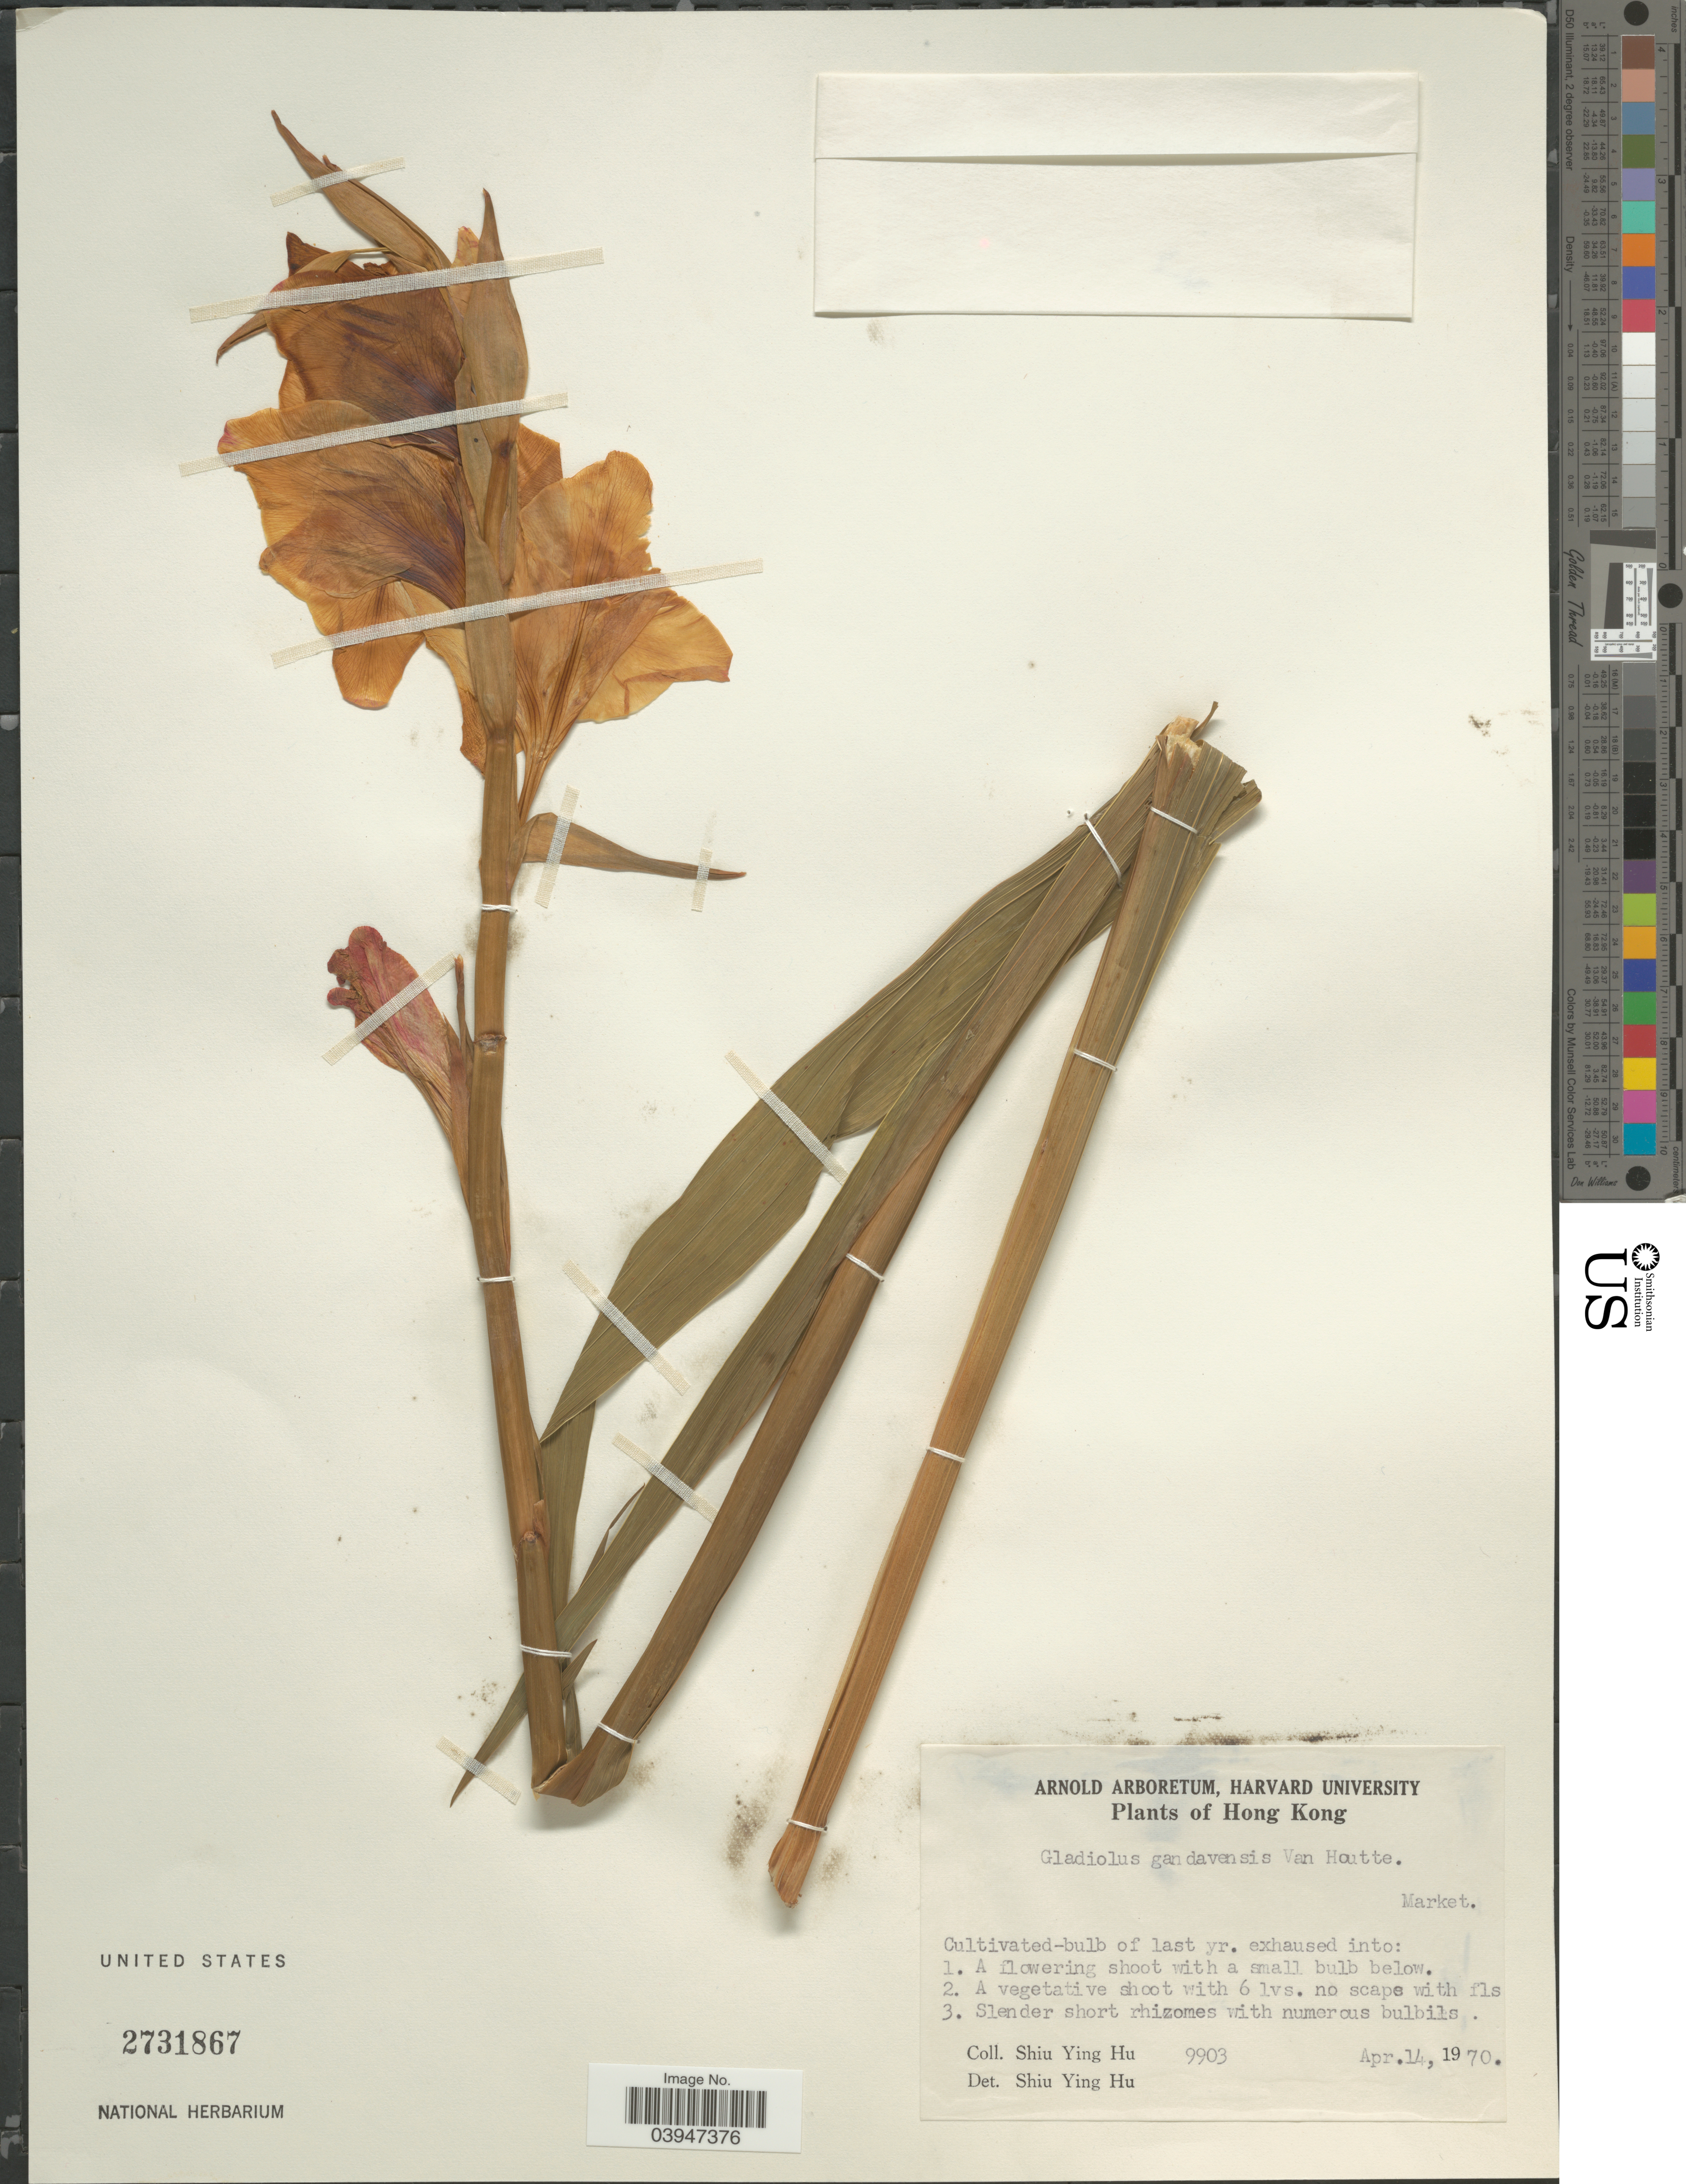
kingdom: Plantae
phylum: Tracheophyta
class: Liliopsida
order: Asparagales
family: Iridaceae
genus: Gladiolus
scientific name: Gladiolus x gandavensis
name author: Van Houtte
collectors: S. Y. Hu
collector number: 9903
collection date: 1970-04-14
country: China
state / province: Hong Kong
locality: Market.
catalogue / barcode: US 2731867